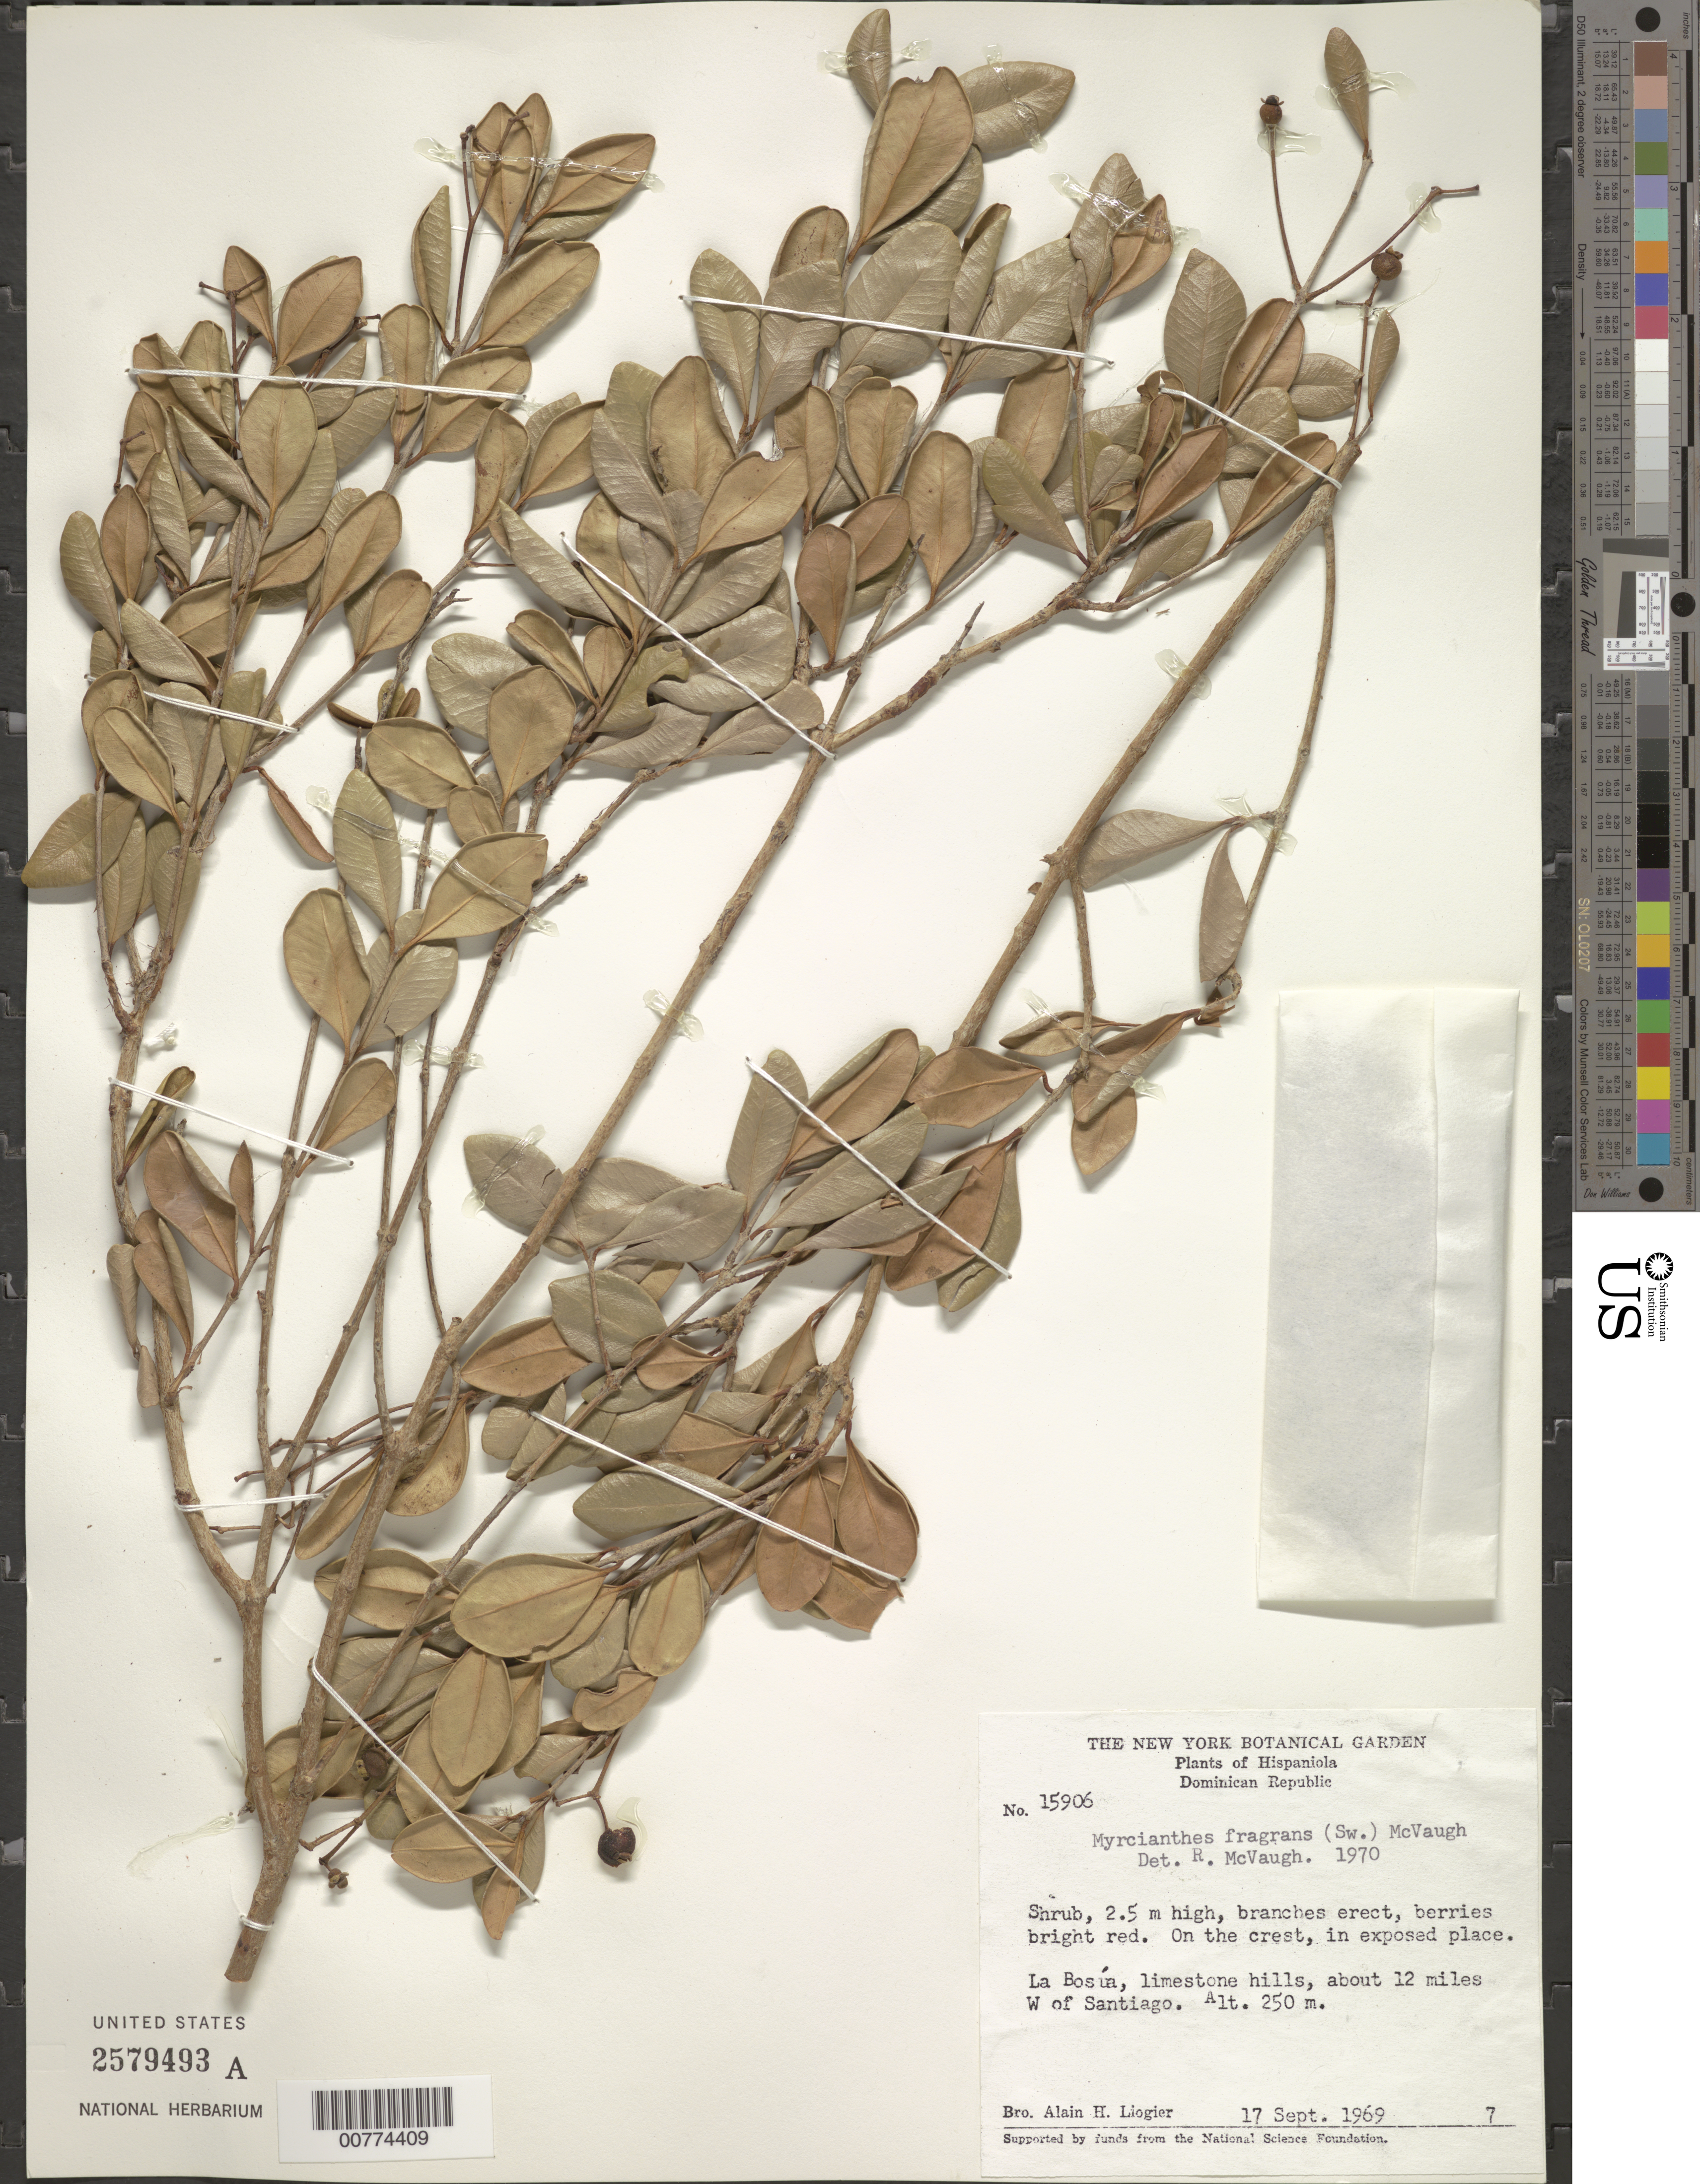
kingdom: Plantae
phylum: Tracheophyta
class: Magnoliopsida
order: Myrtales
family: Myrtaceae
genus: Myrcianthes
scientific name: Myrcianthes fragrans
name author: (Sw.) McVaugh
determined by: McVaugh, R.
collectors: A. H. Liogier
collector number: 15906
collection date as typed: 17 Sep 1969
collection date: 1969-09-17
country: Dominican Republic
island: Hispaniola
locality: La Bosúa, limestone hills, about 12 miles W of Santiago.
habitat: On the crest, in exposed area.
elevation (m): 250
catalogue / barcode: US 2579493A